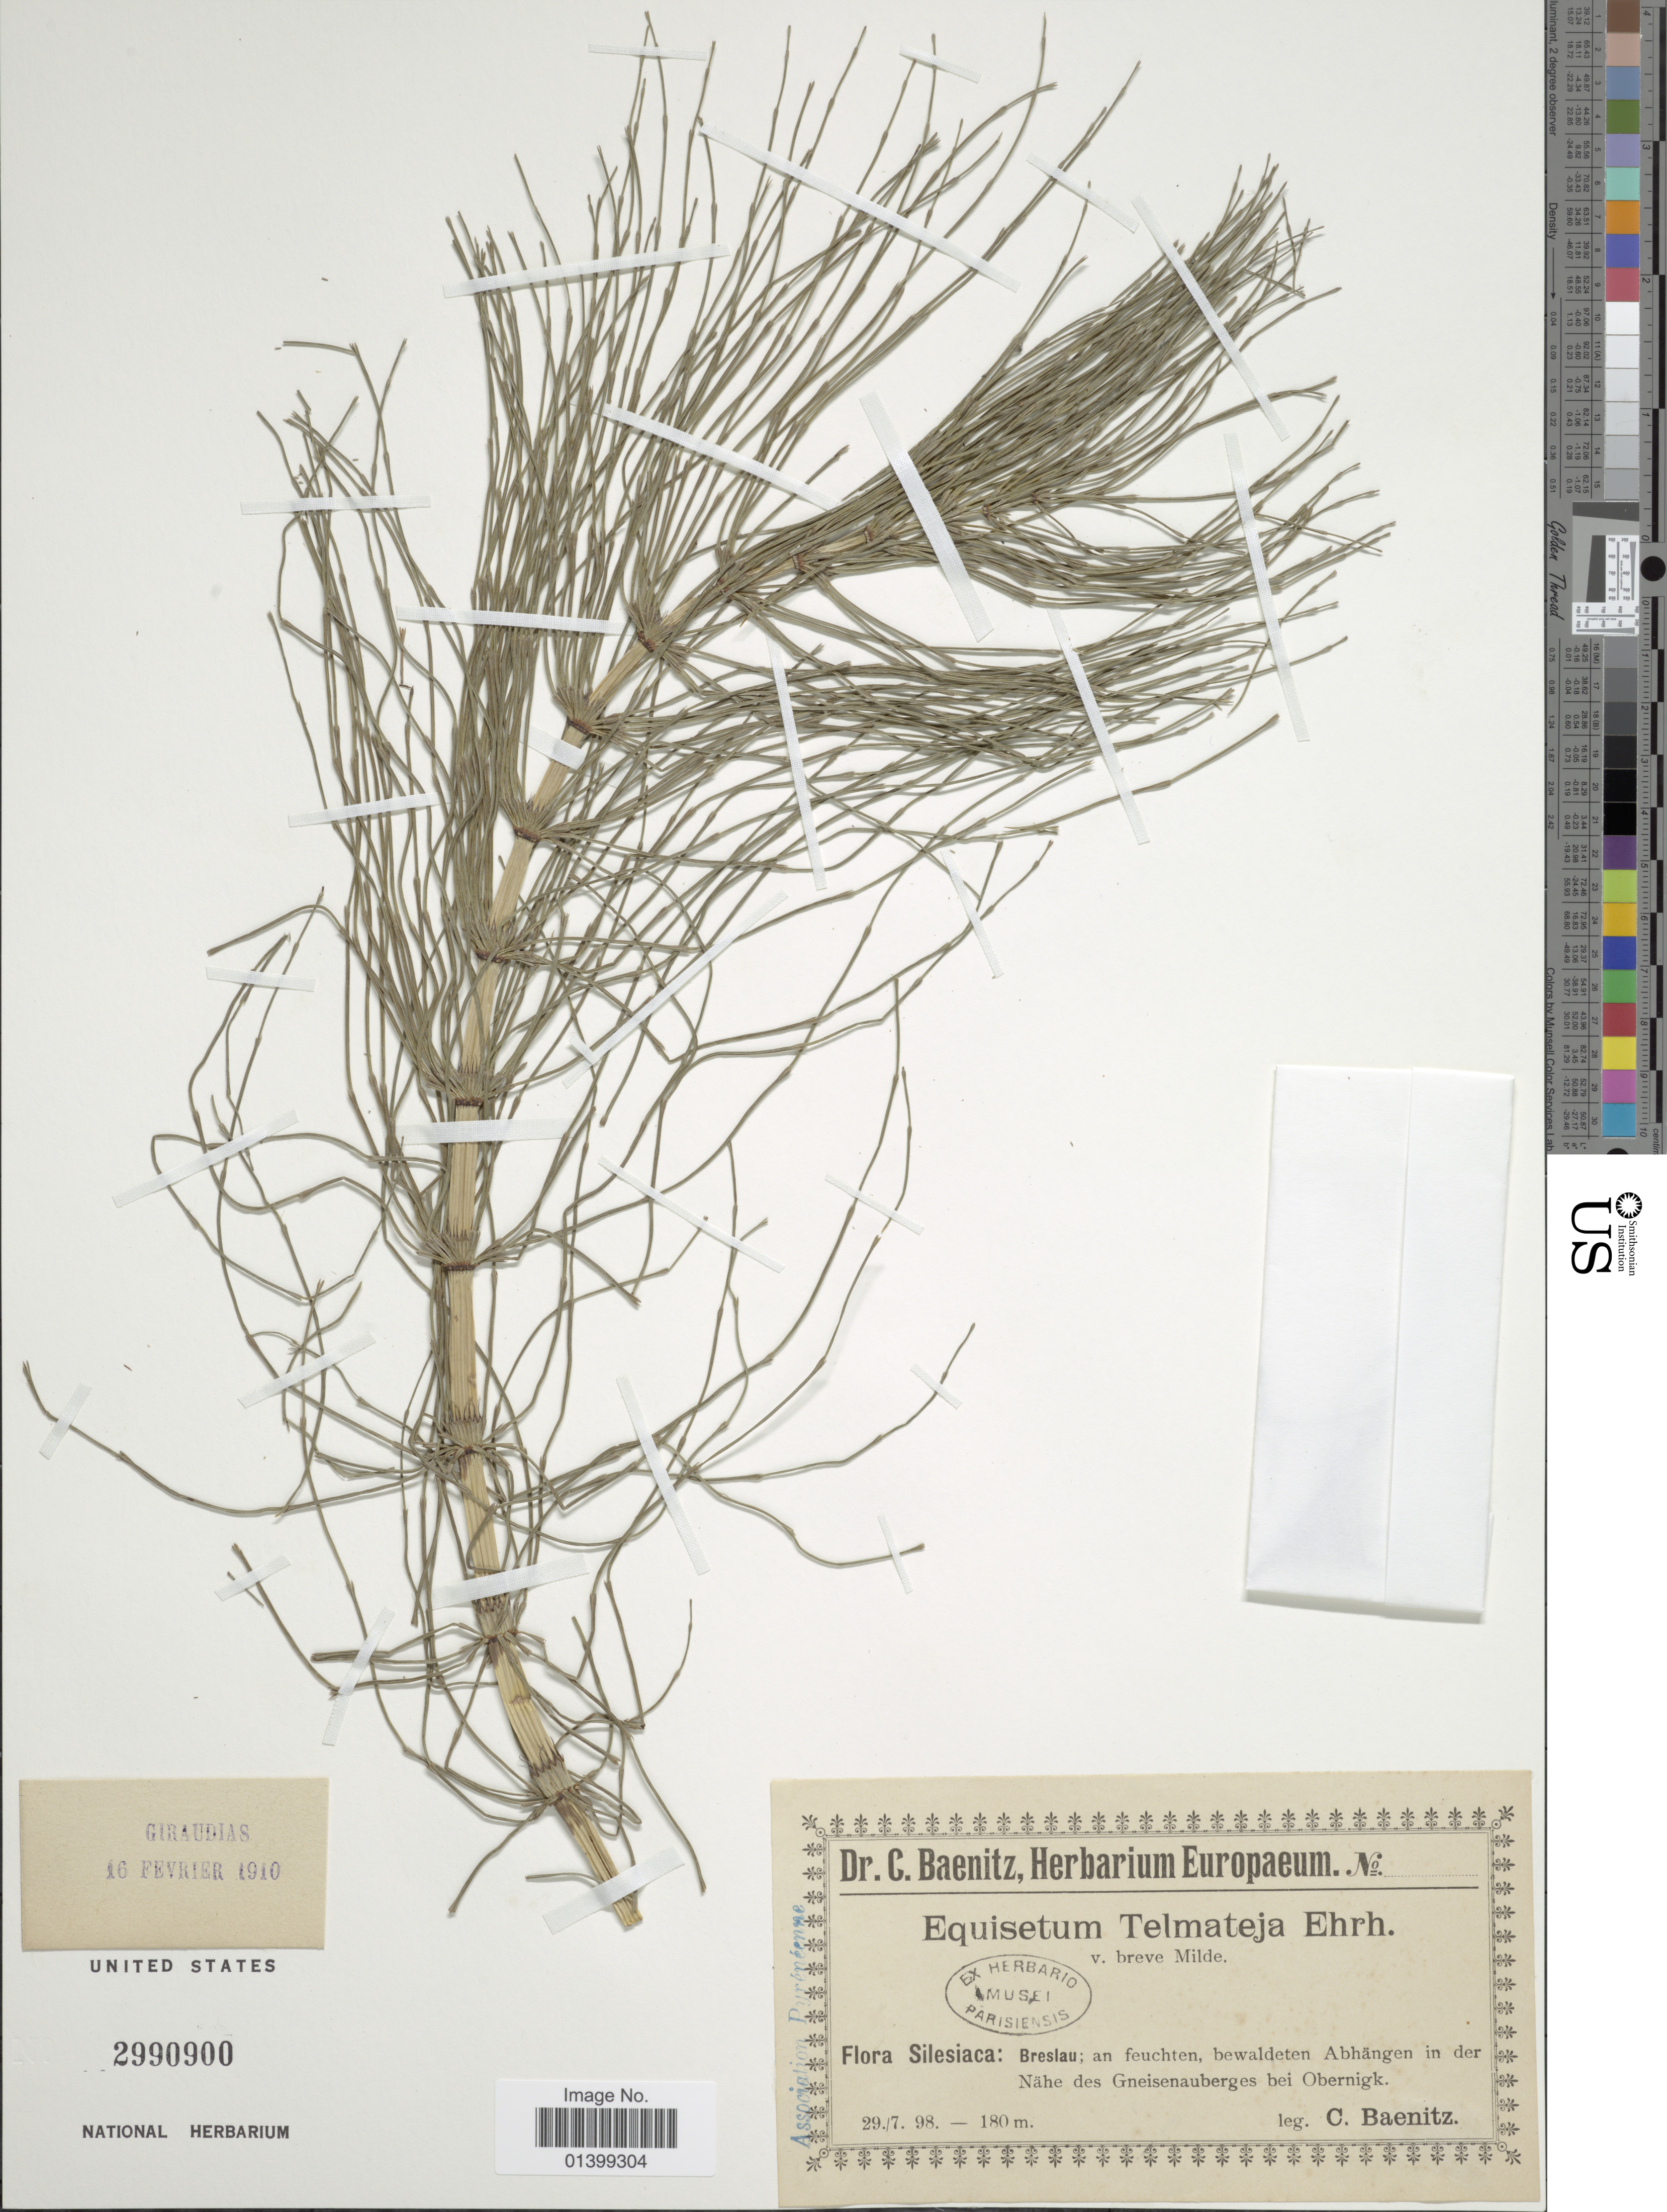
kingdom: Plantae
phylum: Tracheophyta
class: Polypodiopsida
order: Equisetales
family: Equisetaceae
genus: Equisetum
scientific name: Equisetum telmateia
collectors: C. G. Baenitz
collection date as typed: Transcribed d/m/y: 29/7/98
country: France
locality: Flora Silesiaca: Breslau; an feuchten, bewaldeten Abhángen in der Náhe des Gneisenauberges bei Obernigk